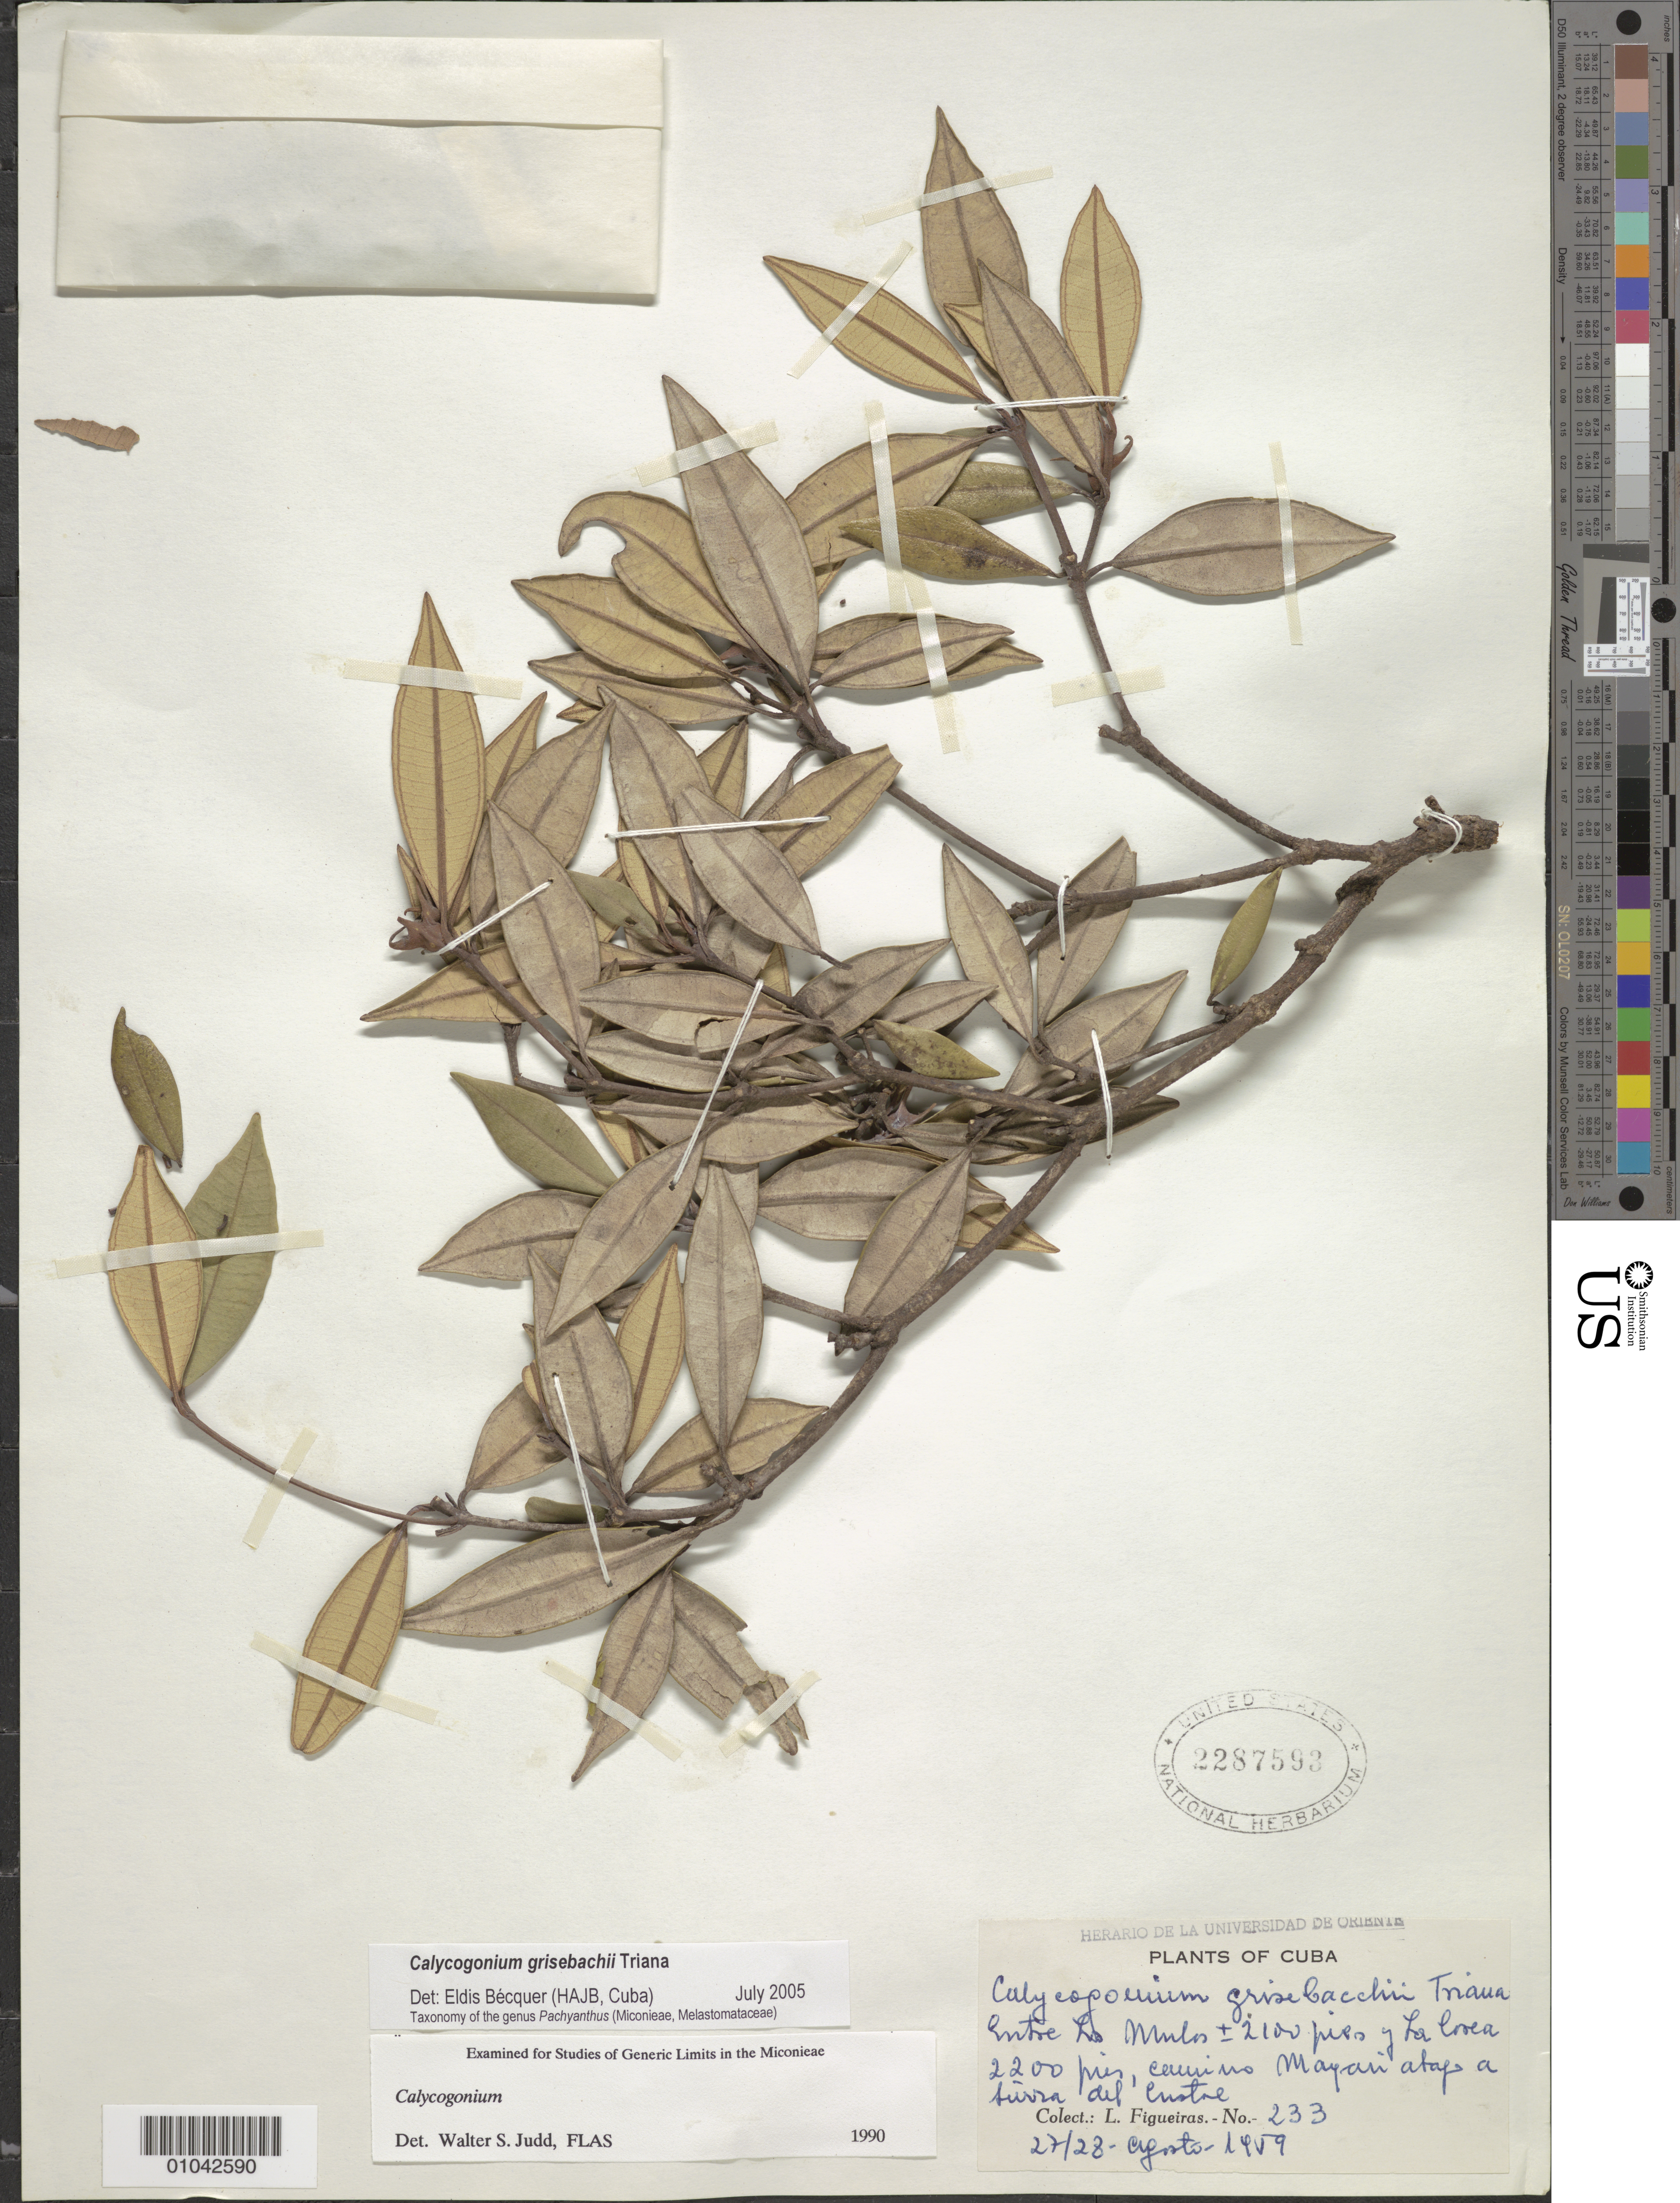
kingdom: Plantae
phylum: Tracheophyta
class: Magnoliopsida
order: Myrtales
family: Melastomataceae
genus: Calycogonium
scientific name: Calycogonium grisebachii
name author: Triana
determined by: Bécquer Granados, E. R., (HAJB)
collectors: M. López Figueiras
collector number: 233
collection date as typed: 27 Aug 1959 to 28 Aug 1959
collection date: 1959-08-27/1959-08-28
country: Cuba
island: Cuba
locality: Entre Los Mulos y La Cosea, camino Mayain abajo a Sierra del Cristal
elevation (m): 640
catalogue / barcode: US 2287593